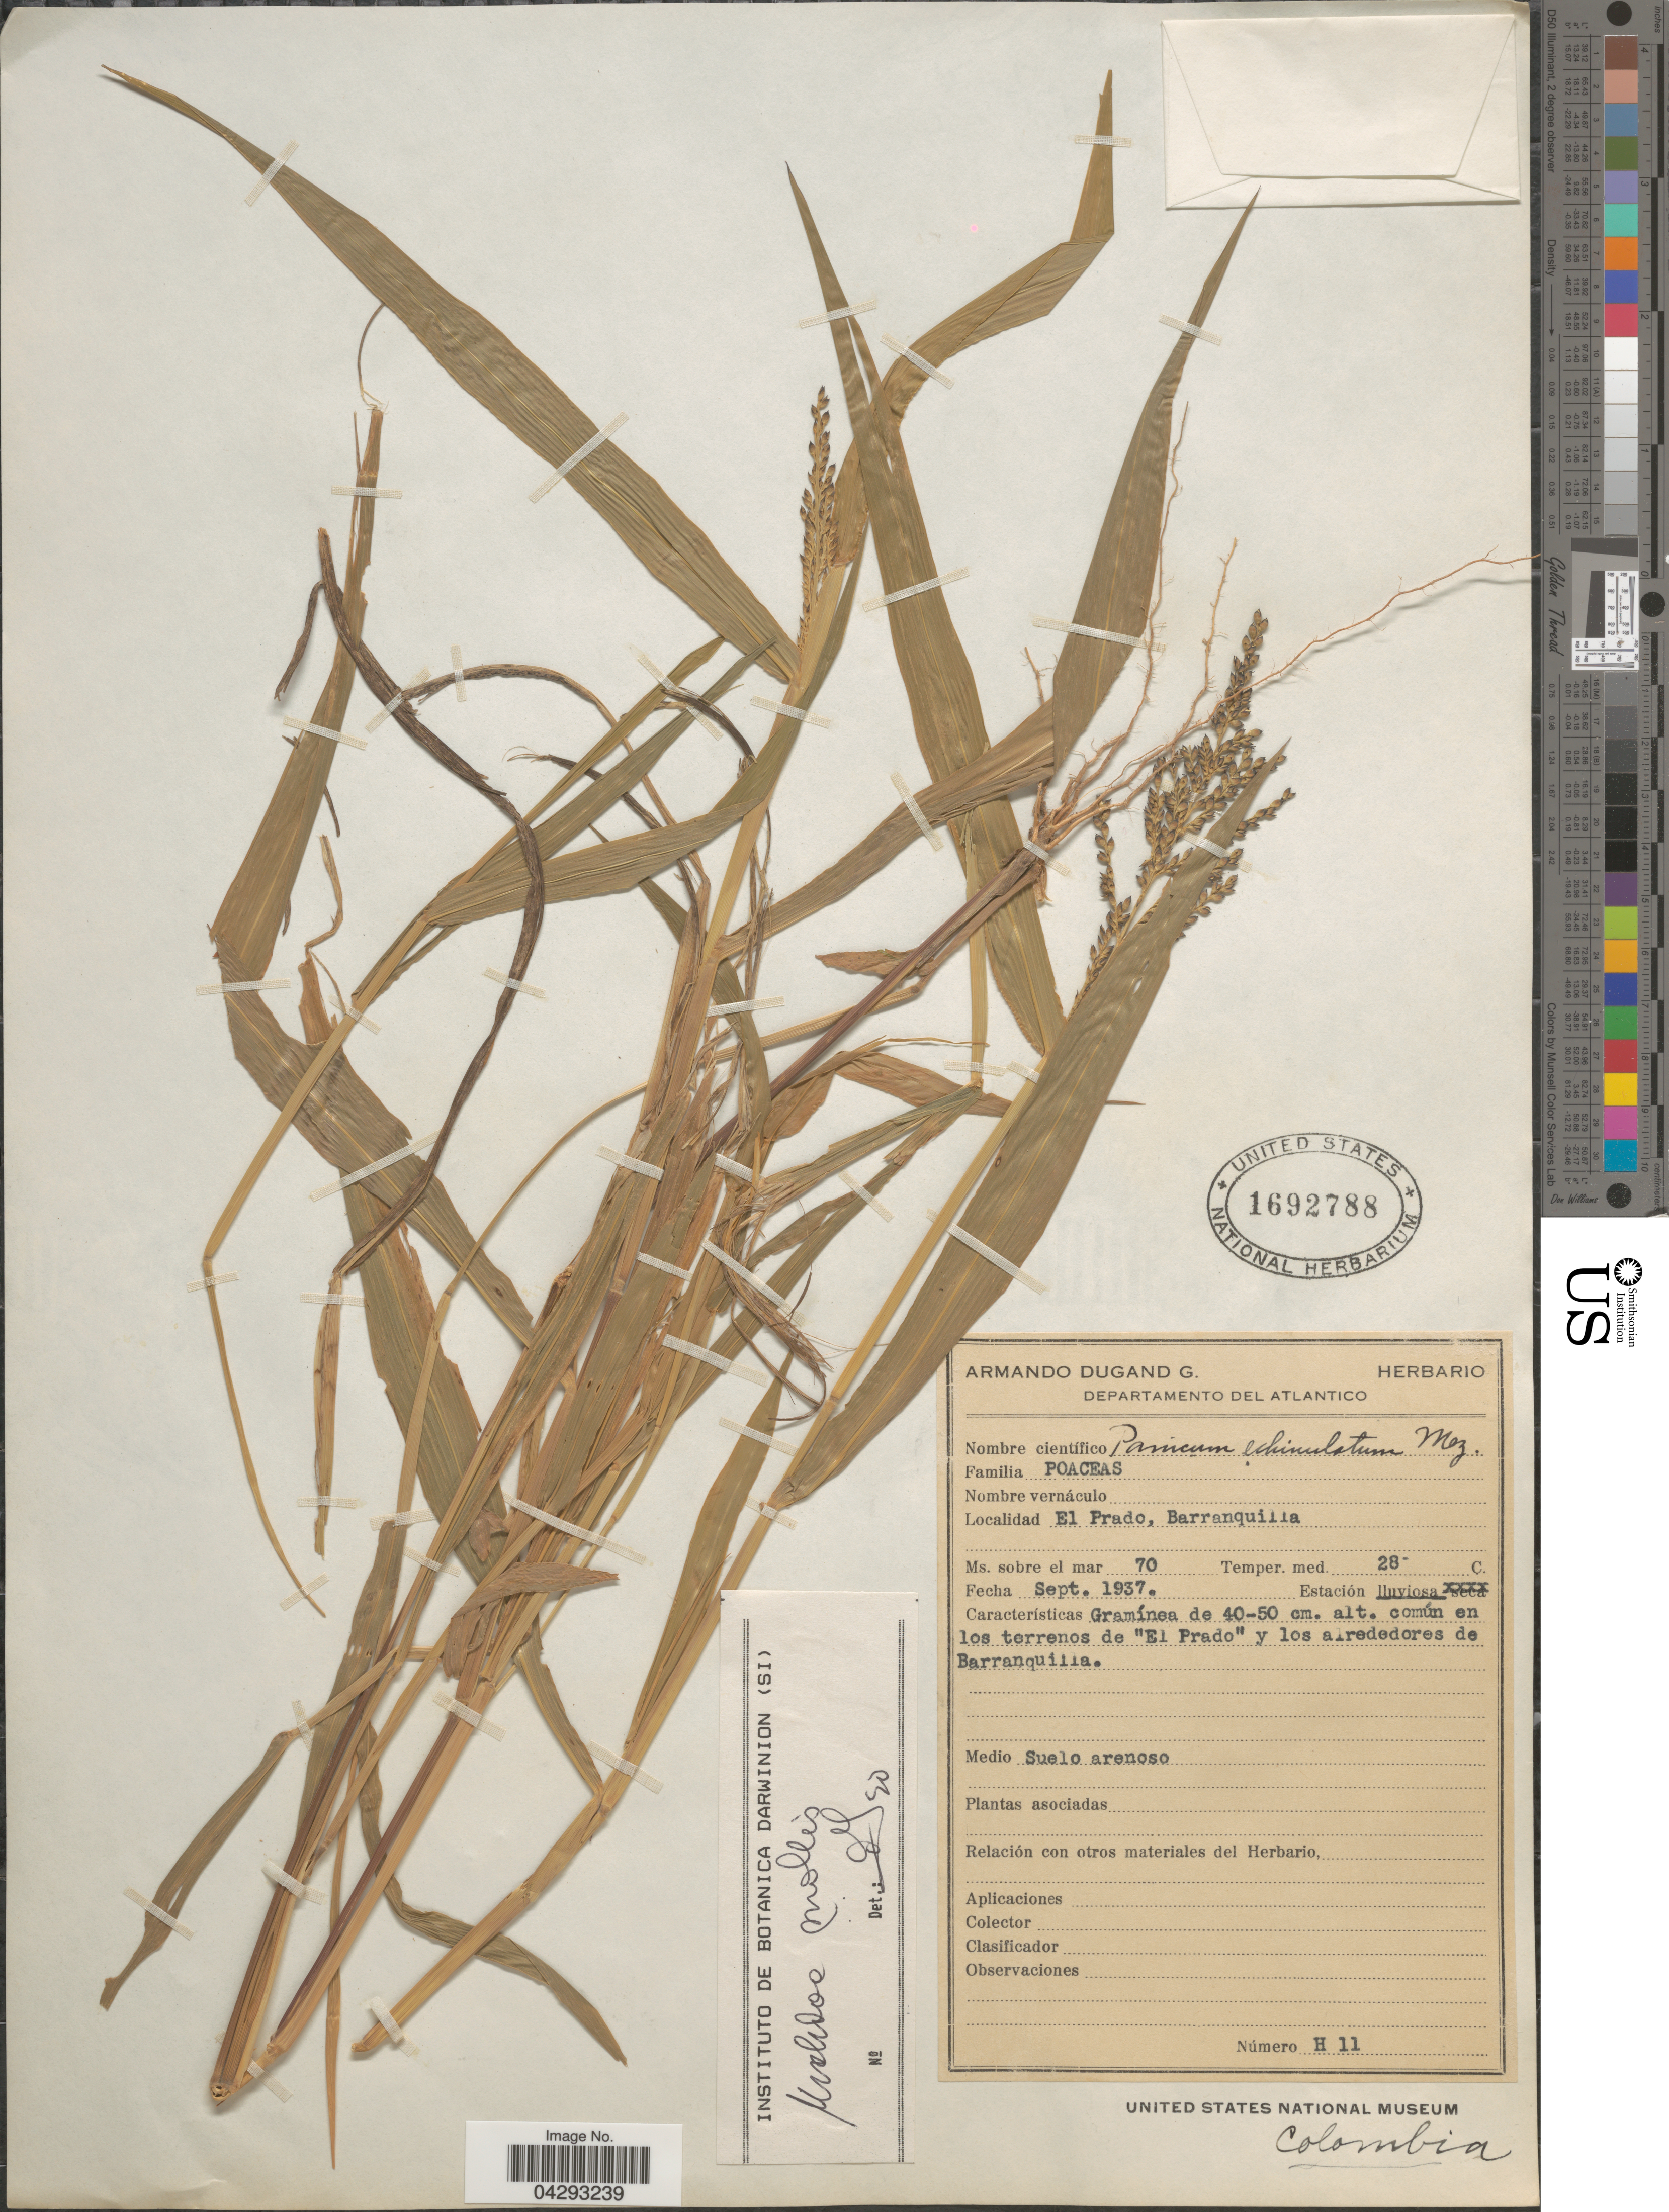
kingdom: Plantae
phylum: Tracheophyta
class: Liliopsida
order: Poales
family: Poaceae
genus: Urochloa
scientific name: Urochloa mollis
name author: (Sw.) Morrone & Zuloaga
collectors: Ex herb. Armando Dugand G.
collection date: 1937-09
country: Colombia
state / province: Atlántico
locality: Departamento del Atlantico. El Prado, Barranquilla. Común en los terrenos de "El Prado" y los alrededores de Barranquilla. Temper. med. 28- C.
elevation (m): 70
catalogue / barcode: US 1692788